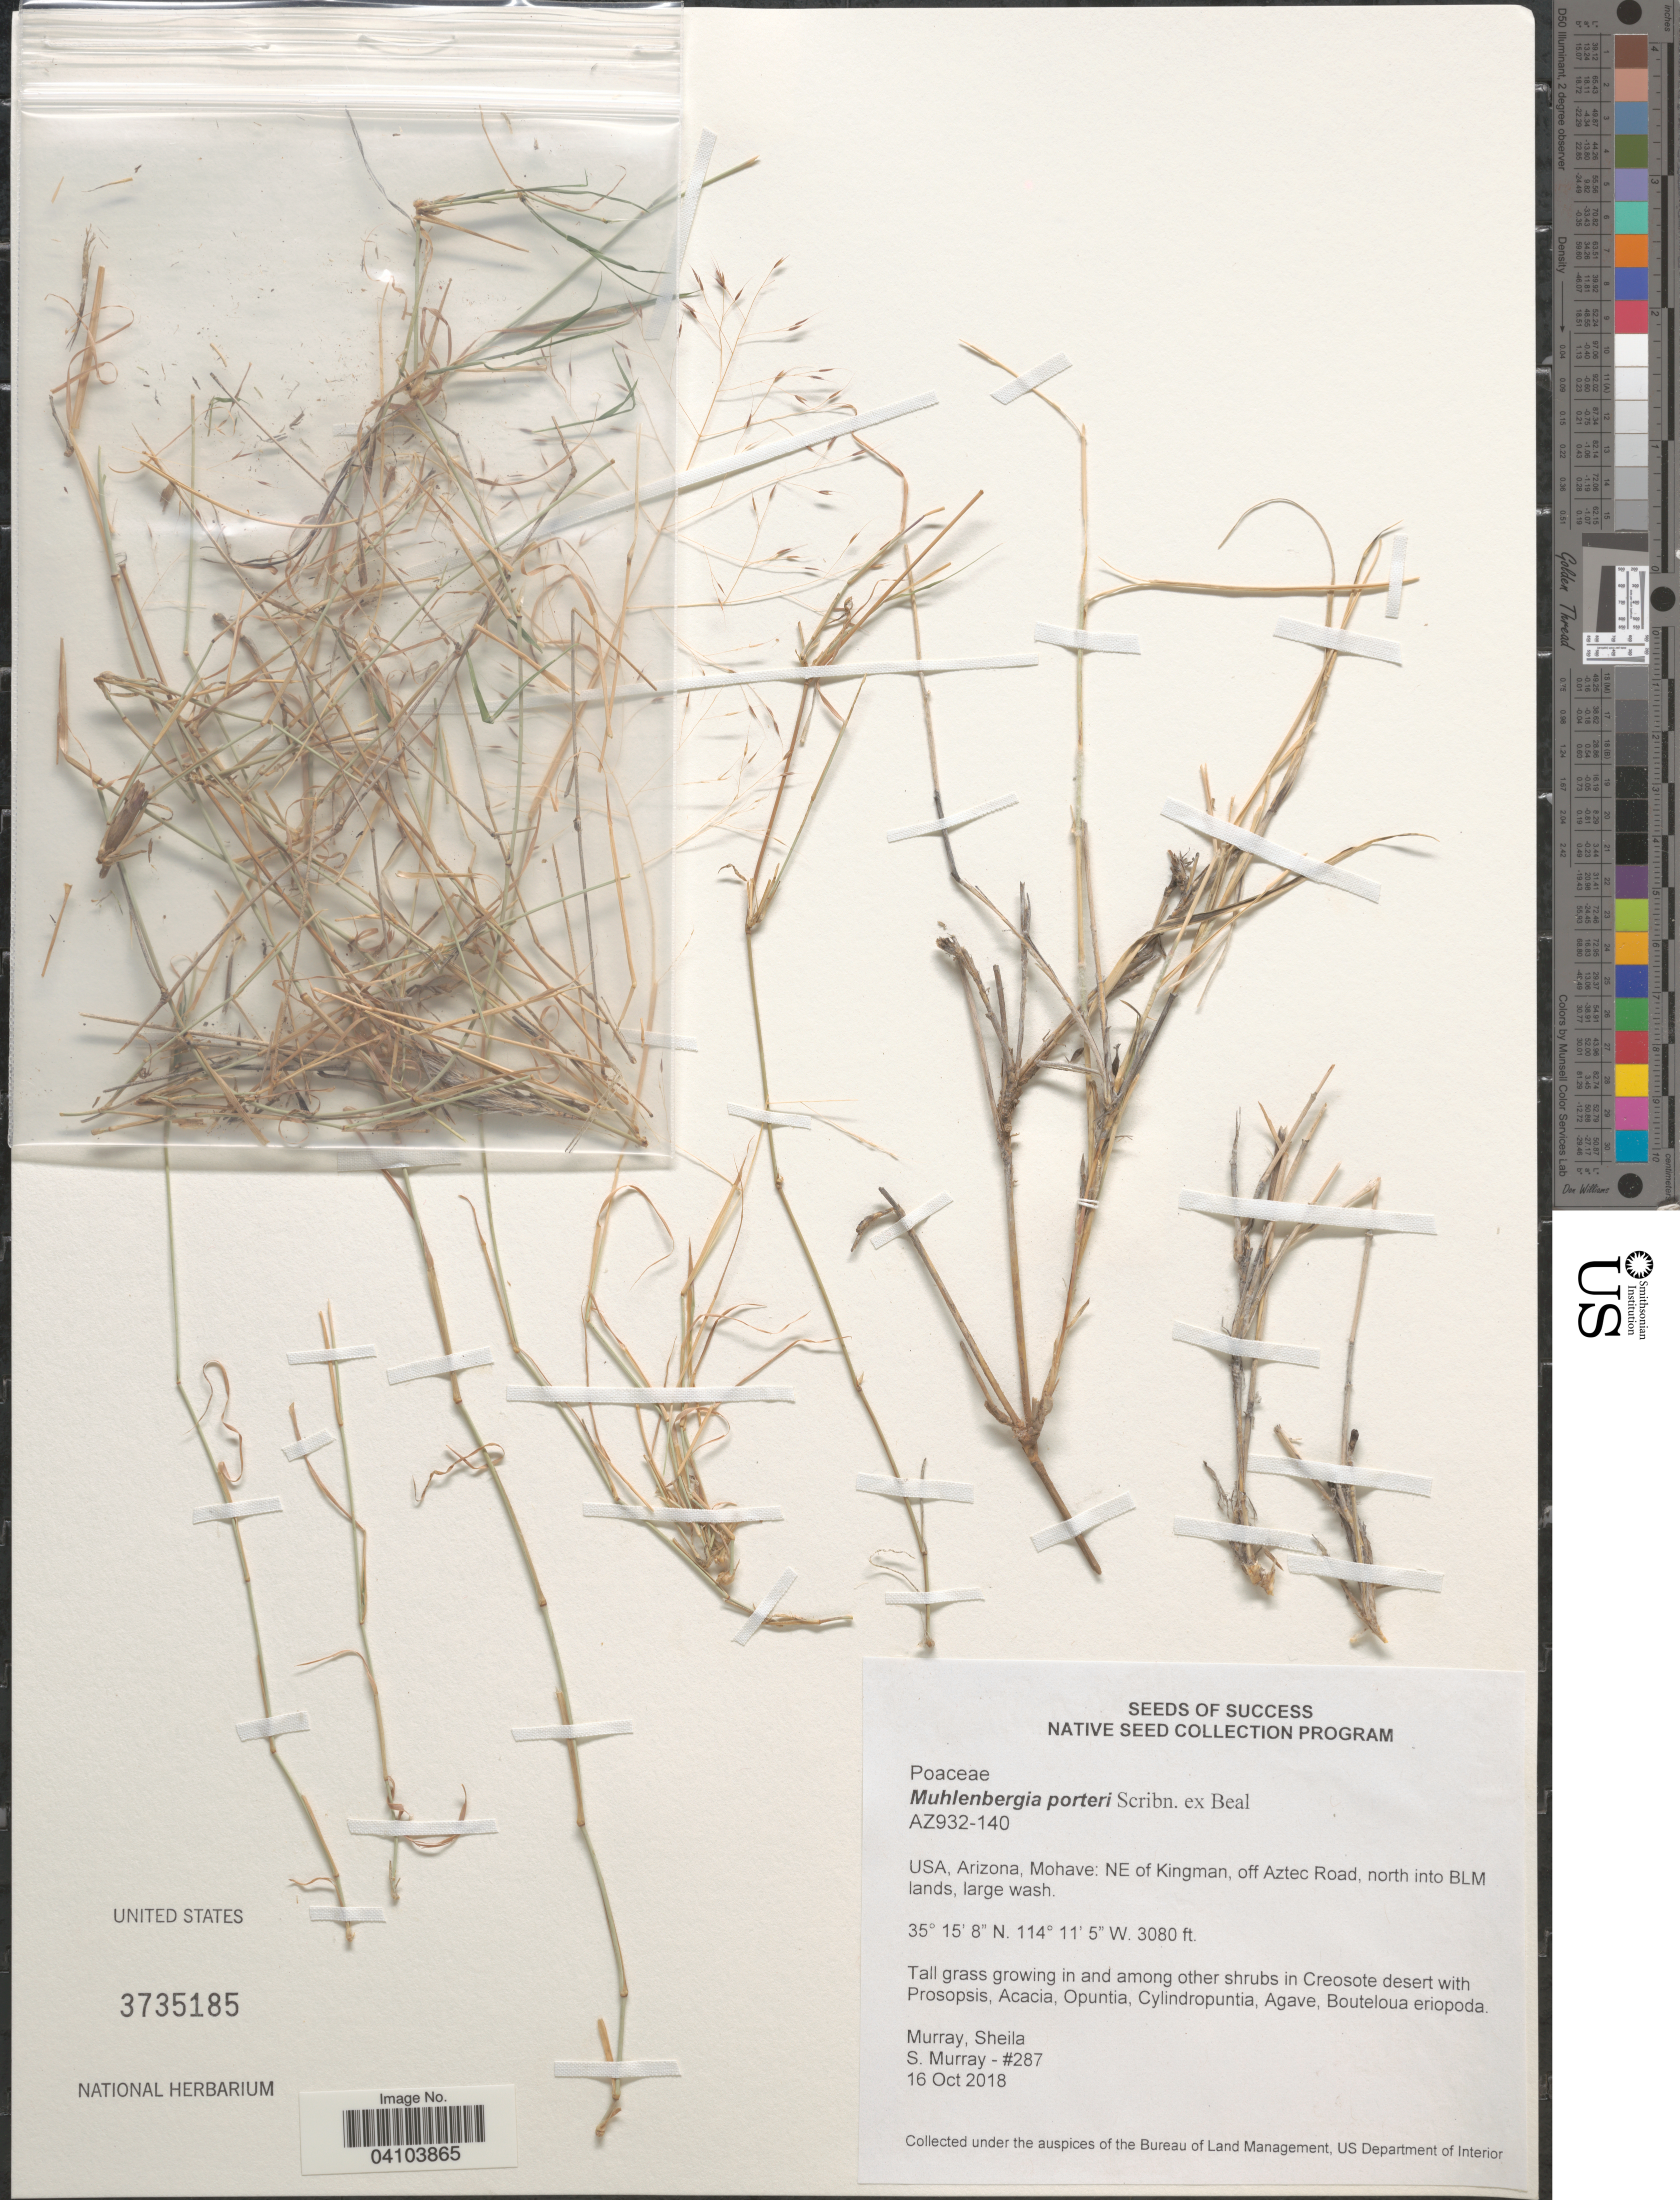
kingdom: Plantae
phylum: Tracheophyta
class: Liliopsida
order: Poales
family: Poaceae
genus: Muhlenbergia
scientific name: Muhlenbergia porteri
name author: Scribn. in W.J. Beal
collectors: S. Murray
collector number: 287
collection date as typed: Transcribed d/m/y: 16/10/2018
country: United States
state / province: Arizona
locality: Mohave: NE of Kingman, off Aztec Road, north into BLM lands, large wash.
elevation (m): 939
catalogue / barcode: US 3735185